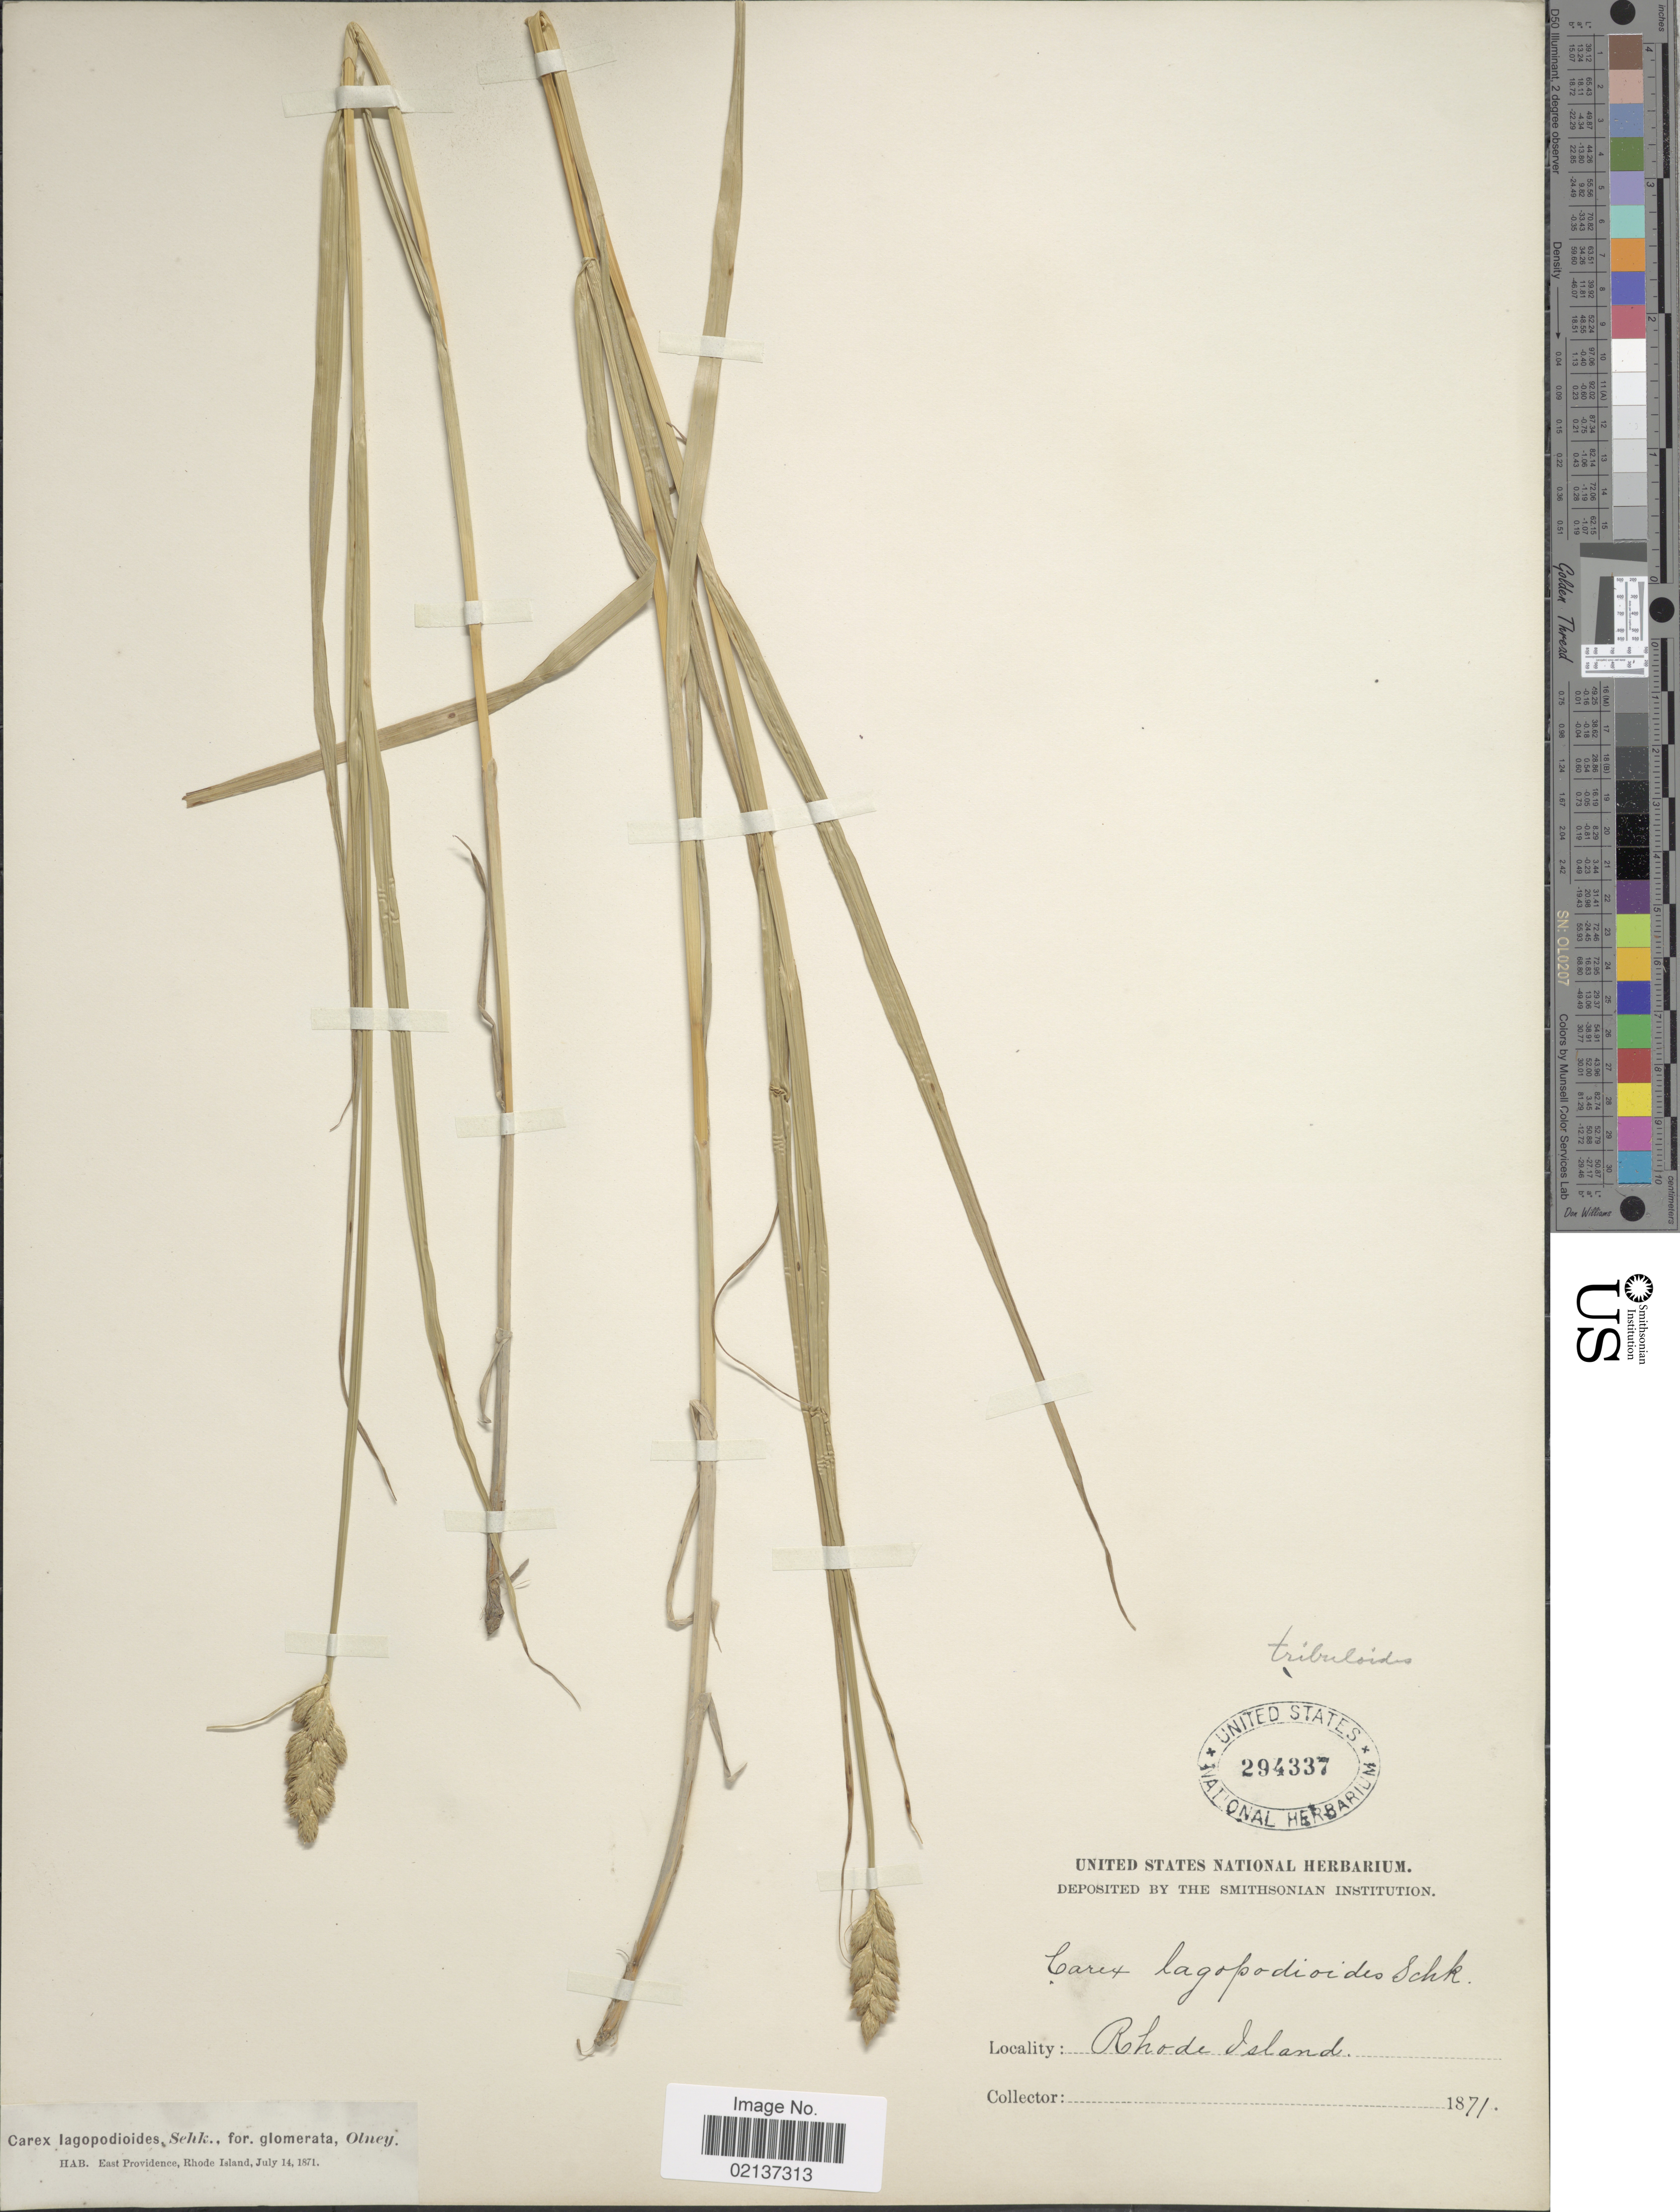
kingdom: Plantae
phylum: Tracheophyta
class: Liliopsida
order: Poales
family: Cyperaceae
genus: Carex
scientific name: Carex tribuloides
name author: Wahlenb.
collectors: U.S. National Herbarium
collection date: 1871-07-14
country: United States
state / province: Rhode Island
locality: East Providence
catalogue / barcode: US 294337